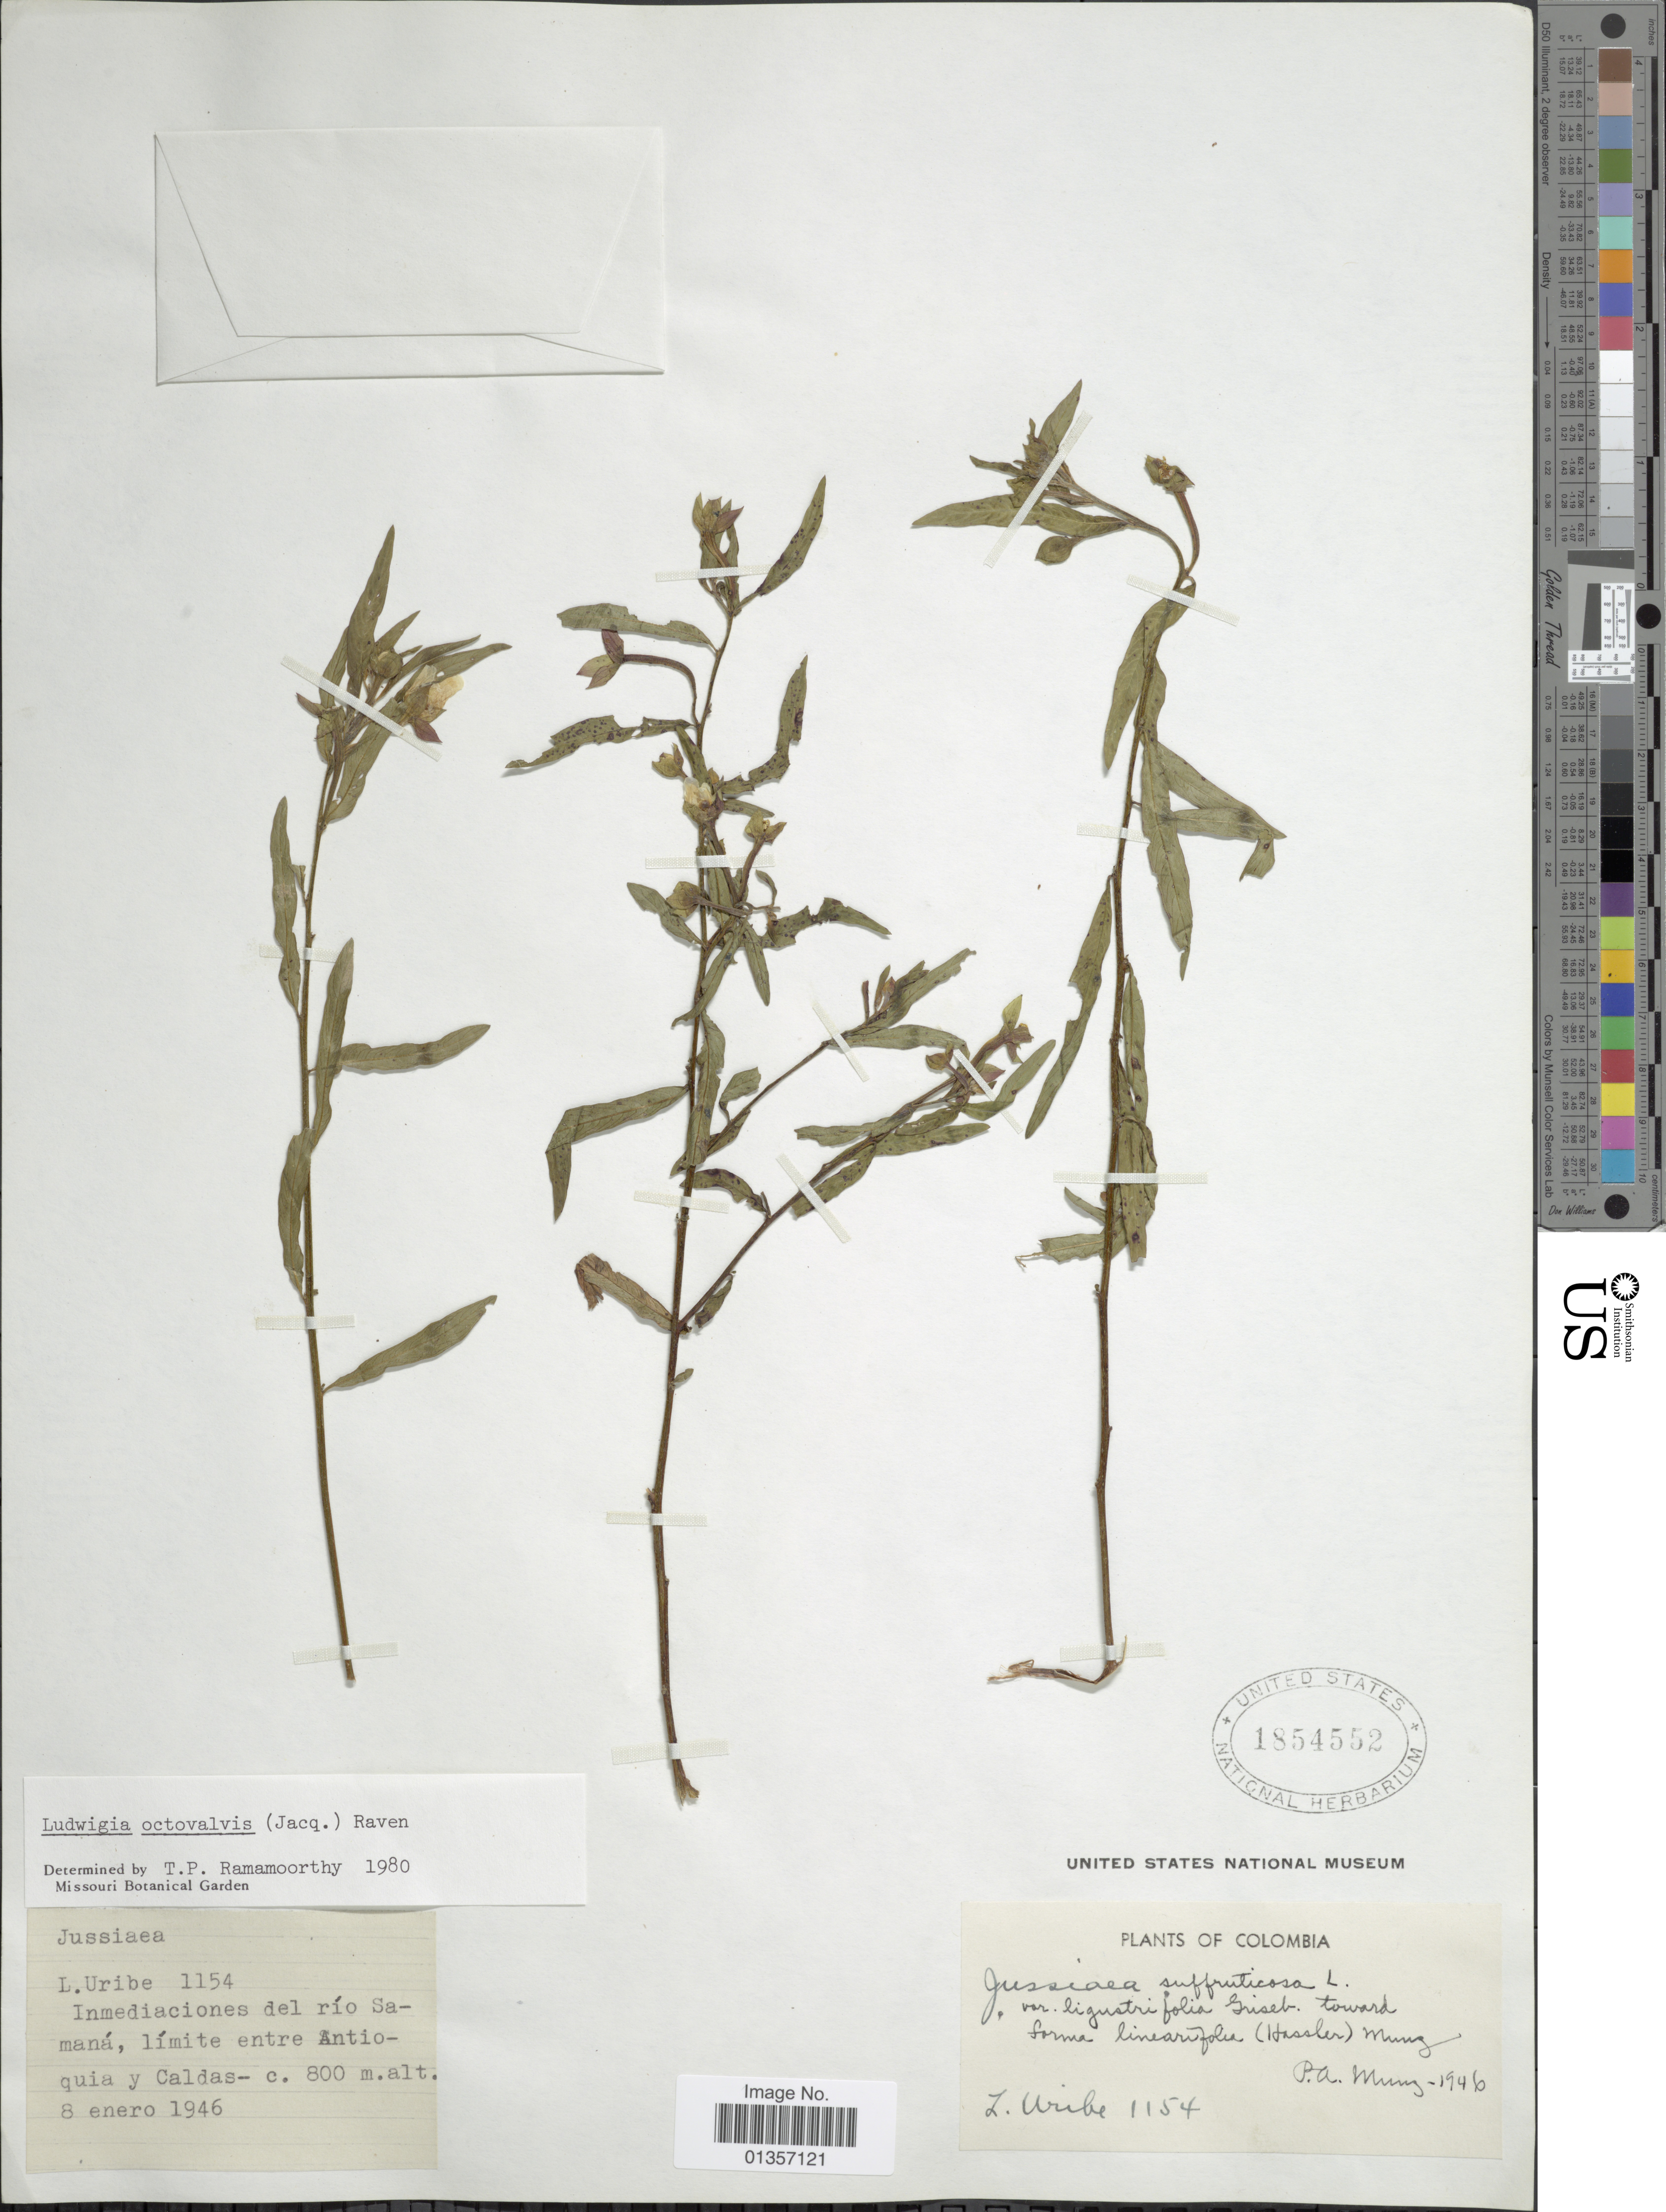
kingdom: Plantae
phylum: Tracheophyta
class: Magnoliopsida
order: Myrtales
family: Onagraceae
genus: Ludwigia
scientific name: Ludwigia octovalvis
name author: (Jacq.) P.H. Raven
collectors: L. Uribe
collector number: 1154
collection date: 1946-01-08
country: Colombia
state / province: Antioquia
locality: Inmediaciones del río Samaná, límite entre Antioquia y Caldas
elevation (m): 800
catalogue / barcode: US 1854552